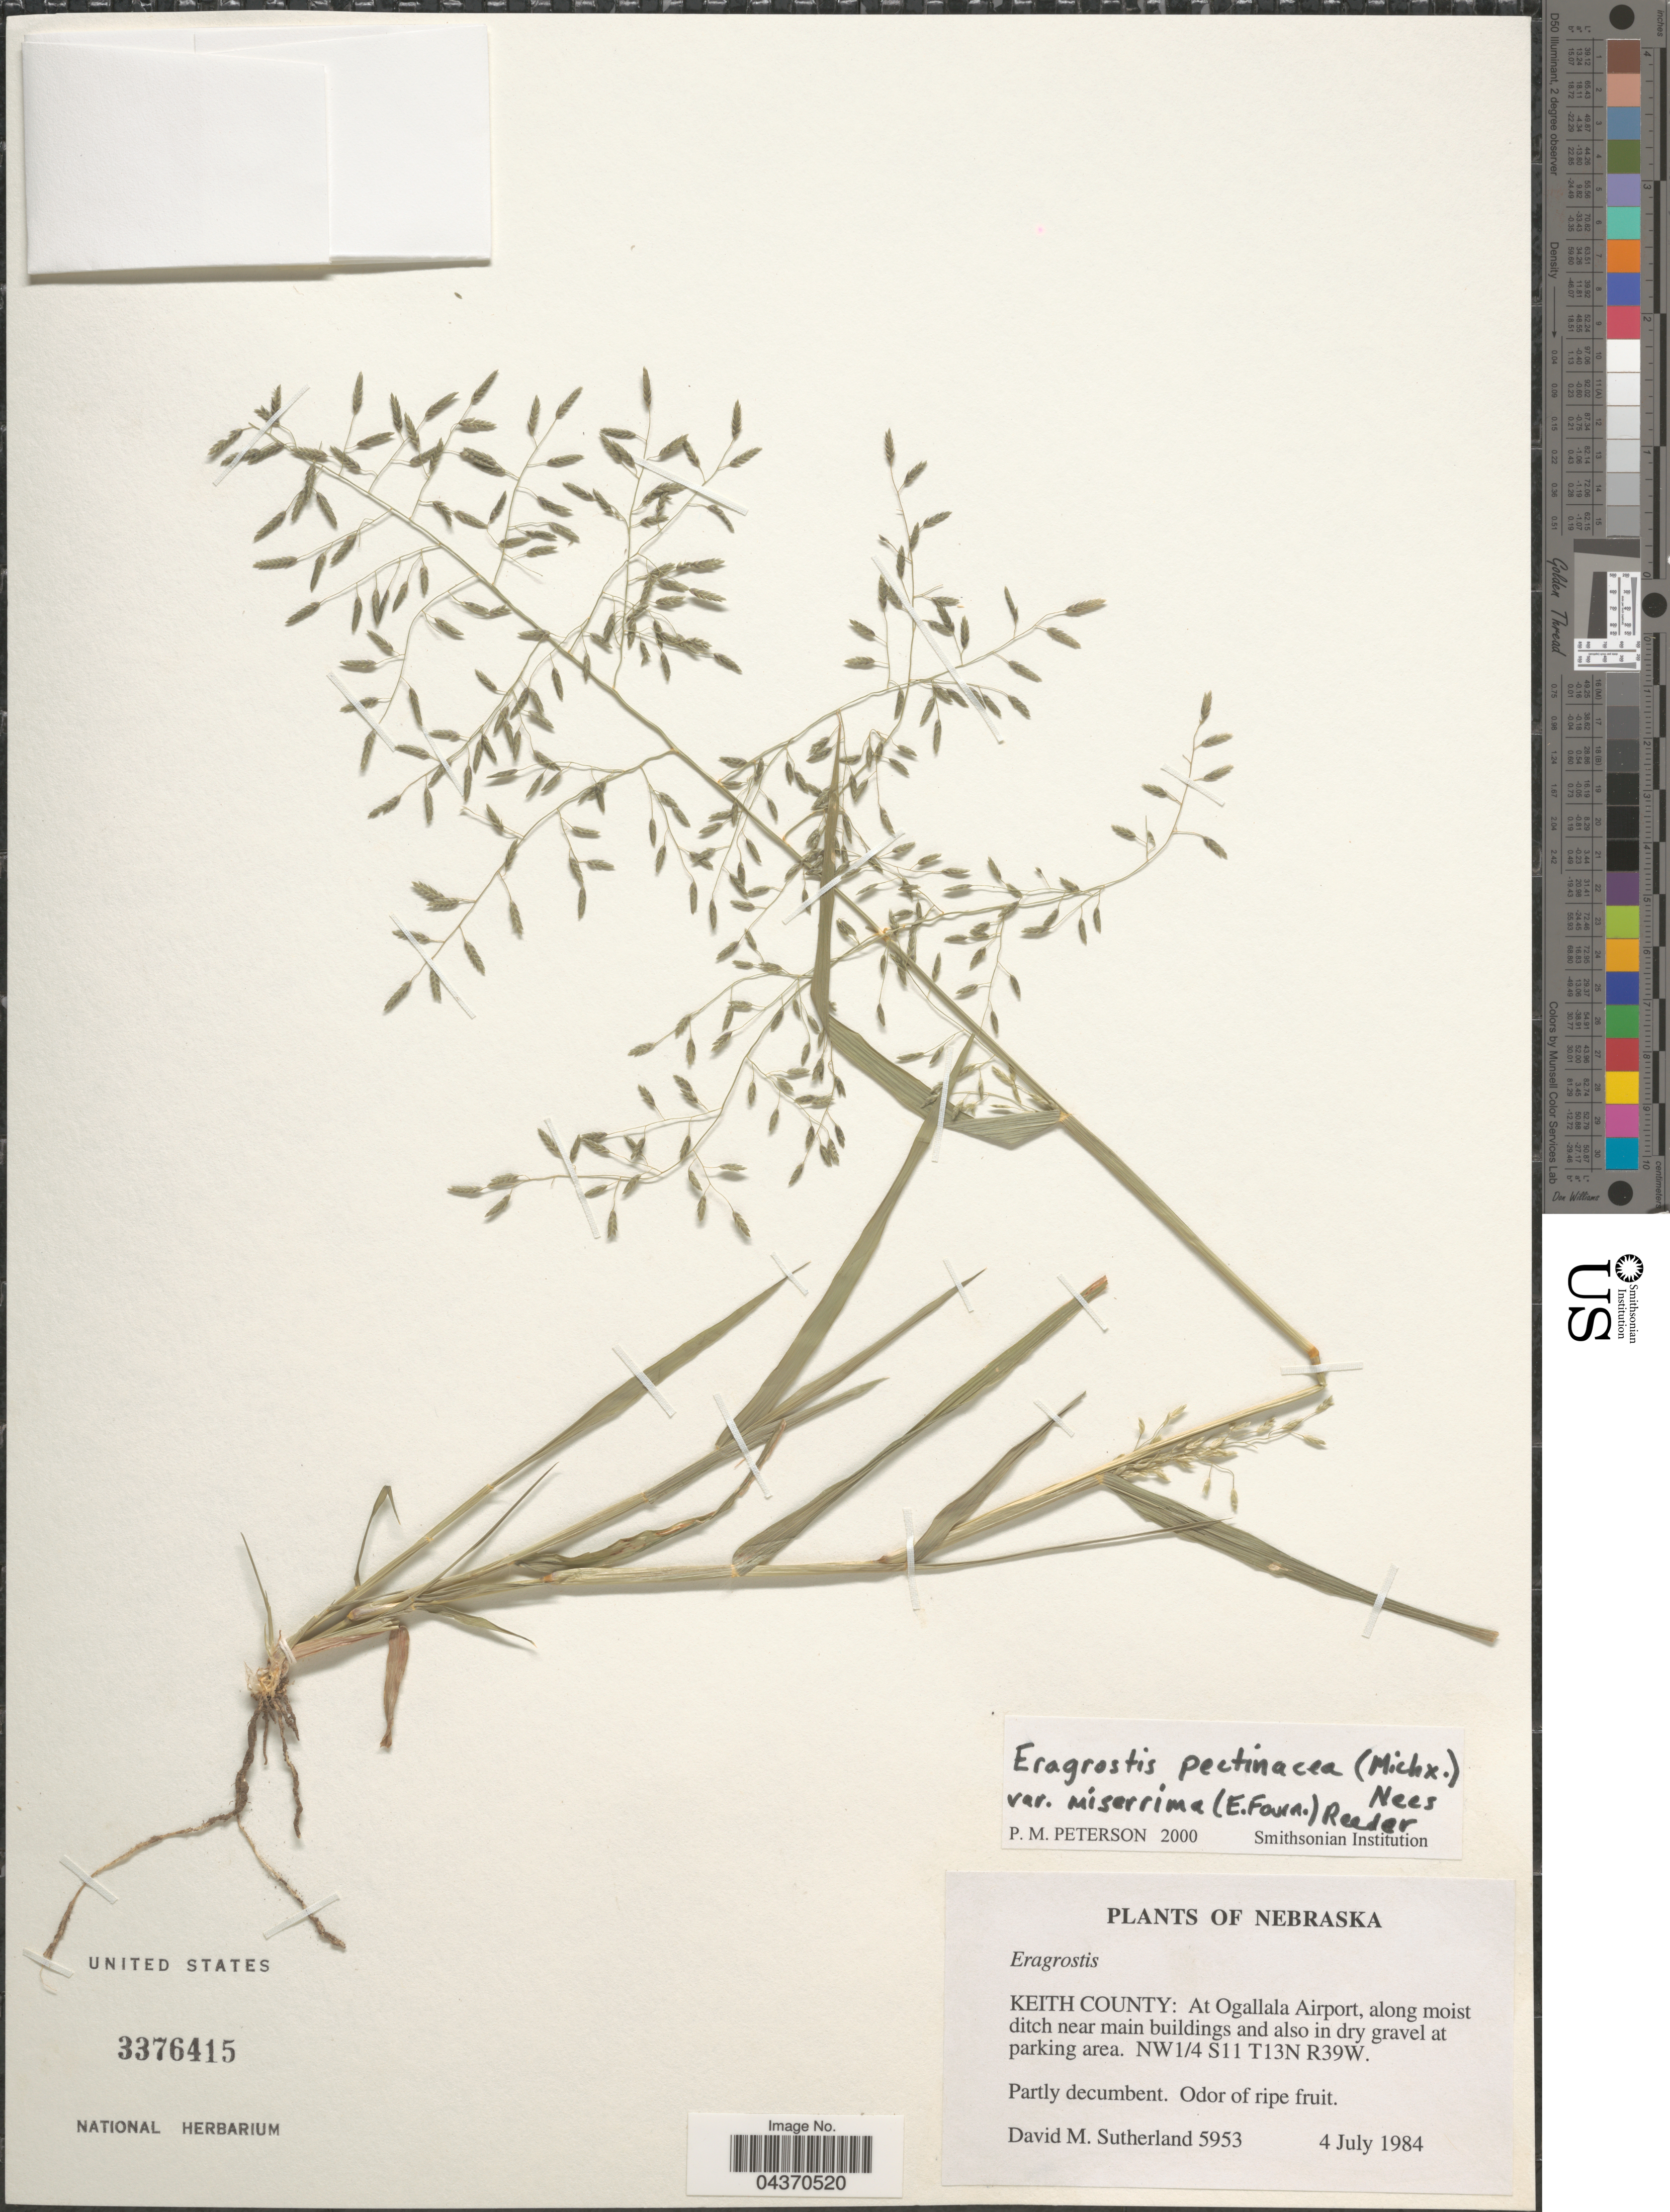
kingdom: Plantae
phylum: Tracheophyta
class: Liliopsida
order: Poales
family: Poaceae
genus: Eragrostis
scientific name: Eragrostis pectinacea var. miserrima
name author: (E. Fourn.) Reeder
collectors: D. Sutherland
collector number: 5953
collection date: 1984-07-04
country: United States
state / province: Nebraska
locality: Keith County: At Ogallala Airport, along moist ditch near main buildings and also in dry gravel at parking area. NW1/4 S11 T13N R39W.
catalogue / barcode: US 3376415